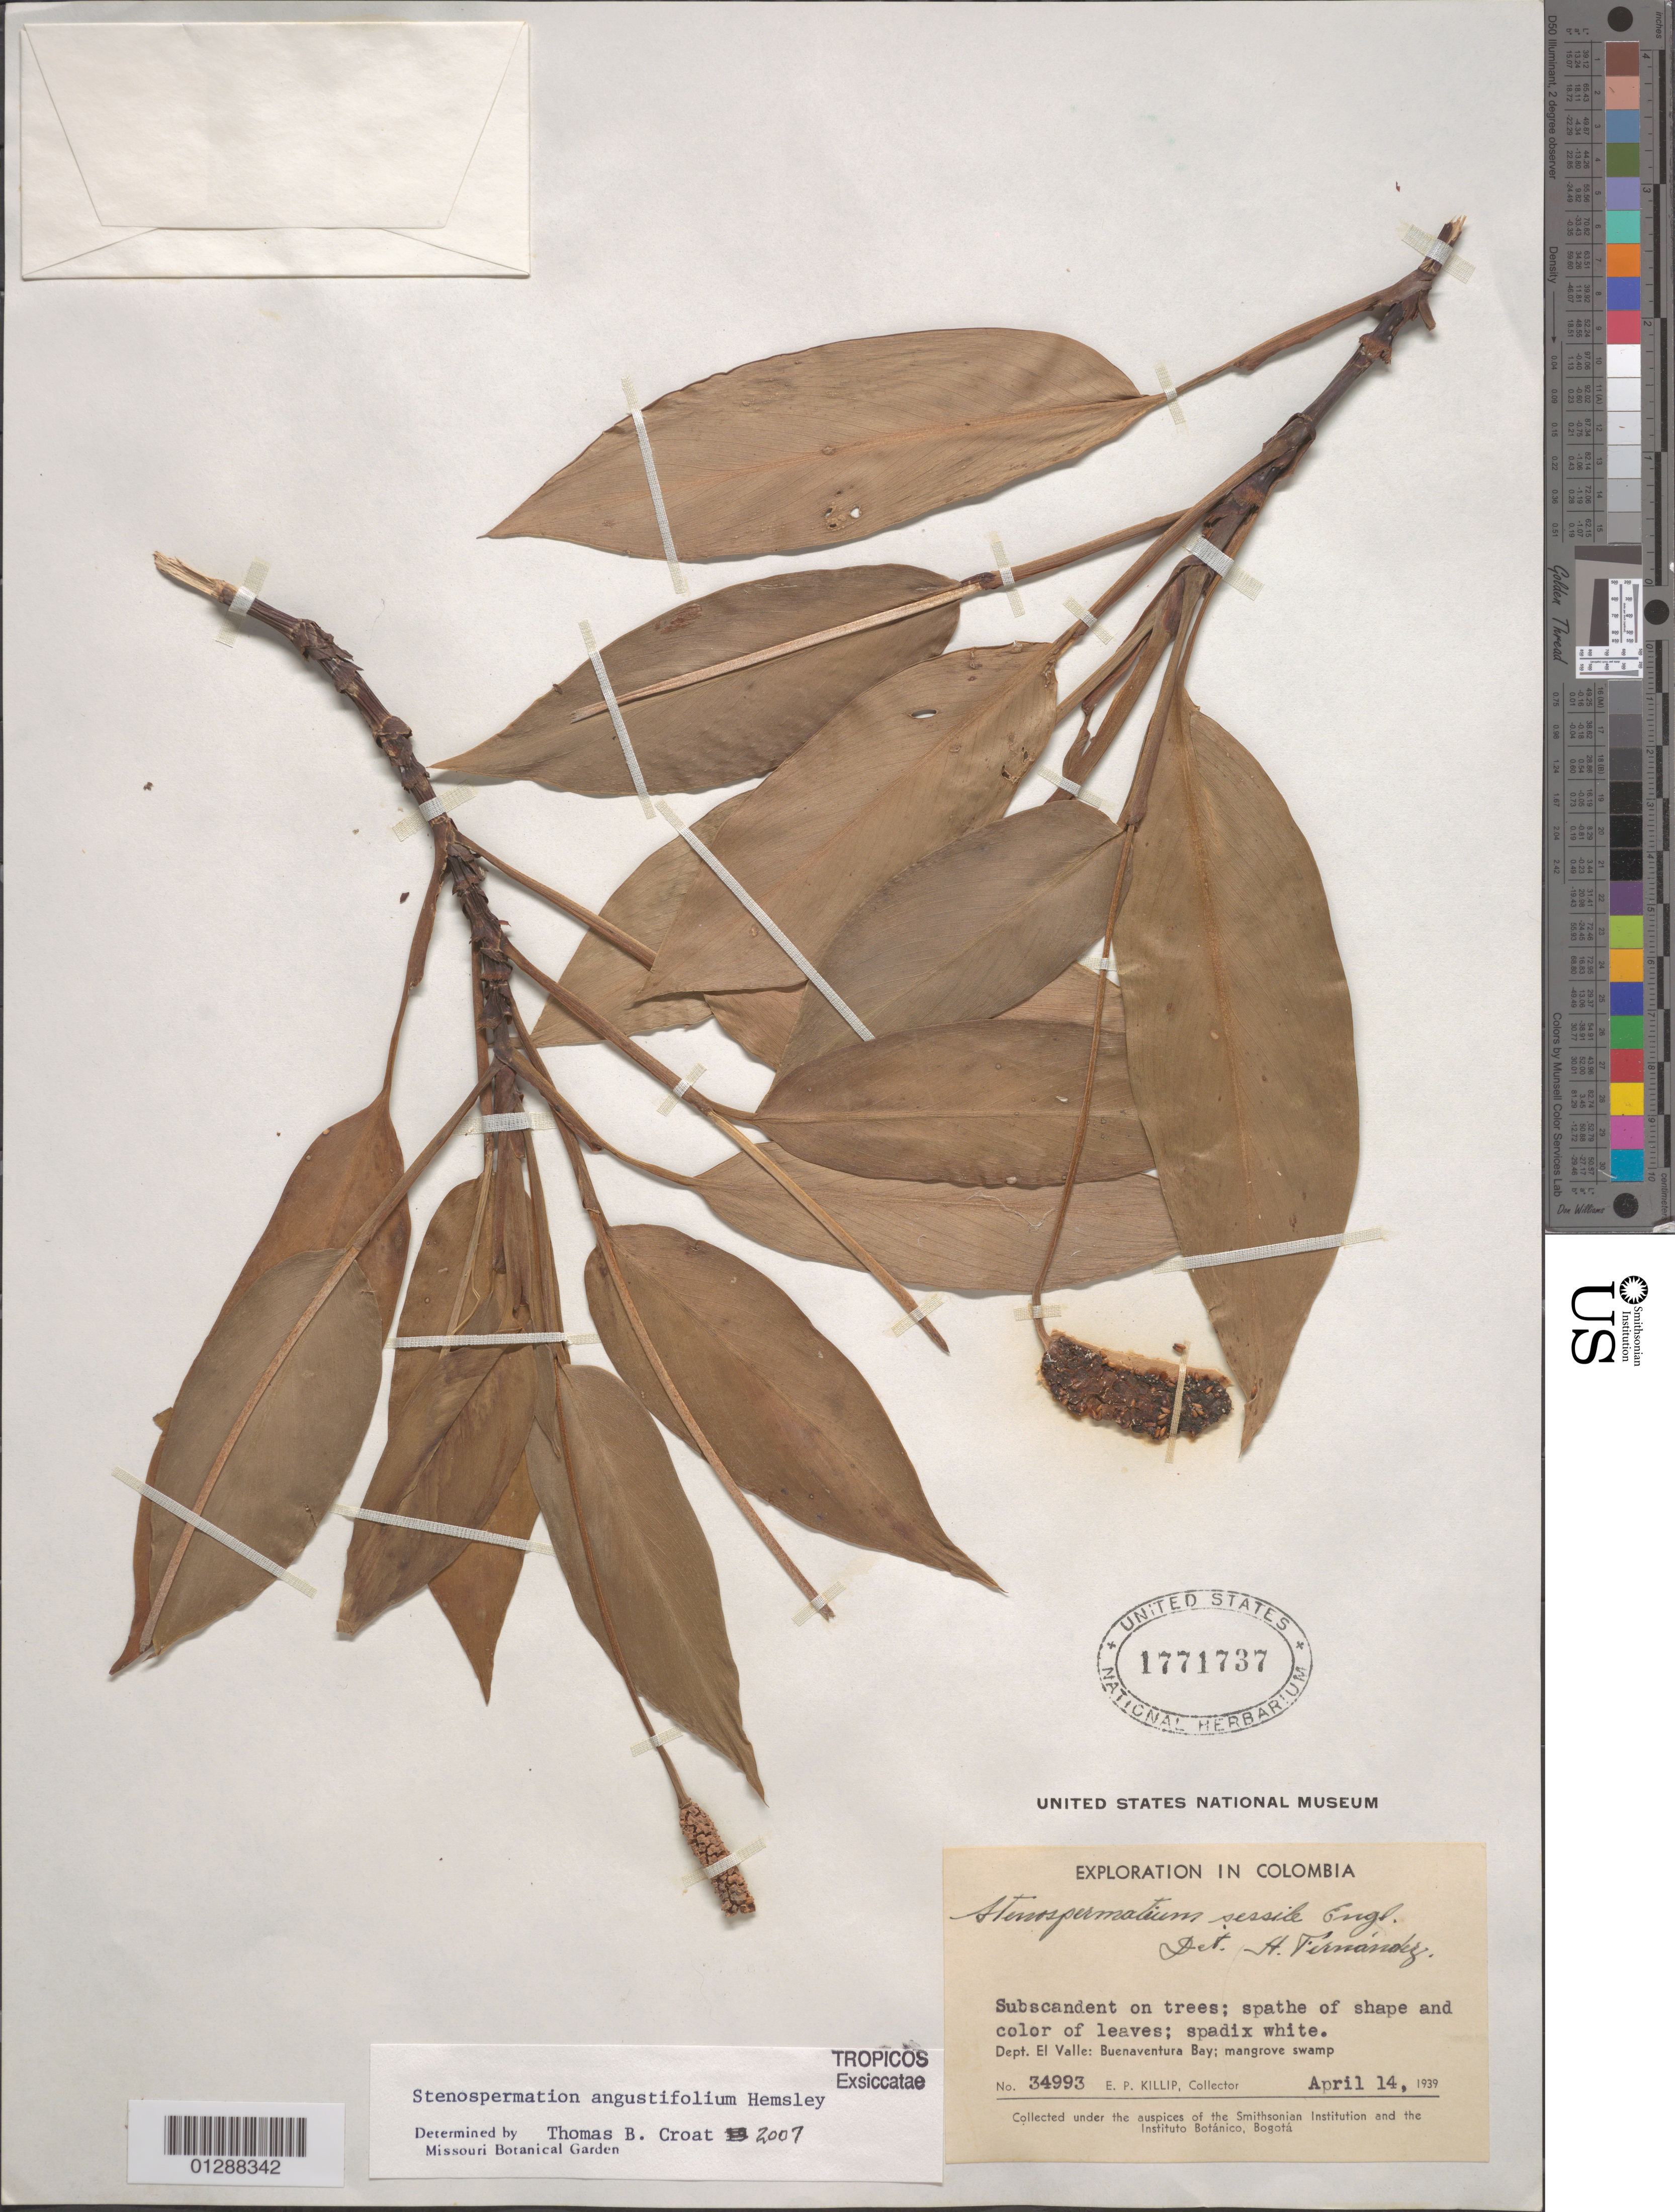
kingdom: Plantae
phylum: Tracheophyta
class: Liliopsida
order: Alismatales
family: Araceae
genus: Stenospermation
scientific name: Stenospermation angustifolium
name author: Hemsl.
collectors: E. P. Killip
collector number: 34993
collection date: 1939-04-14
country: Colombia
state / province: Valle del Cauca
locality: Dept. El Valle: Buenaventura Bay.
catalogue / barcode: US 1771737